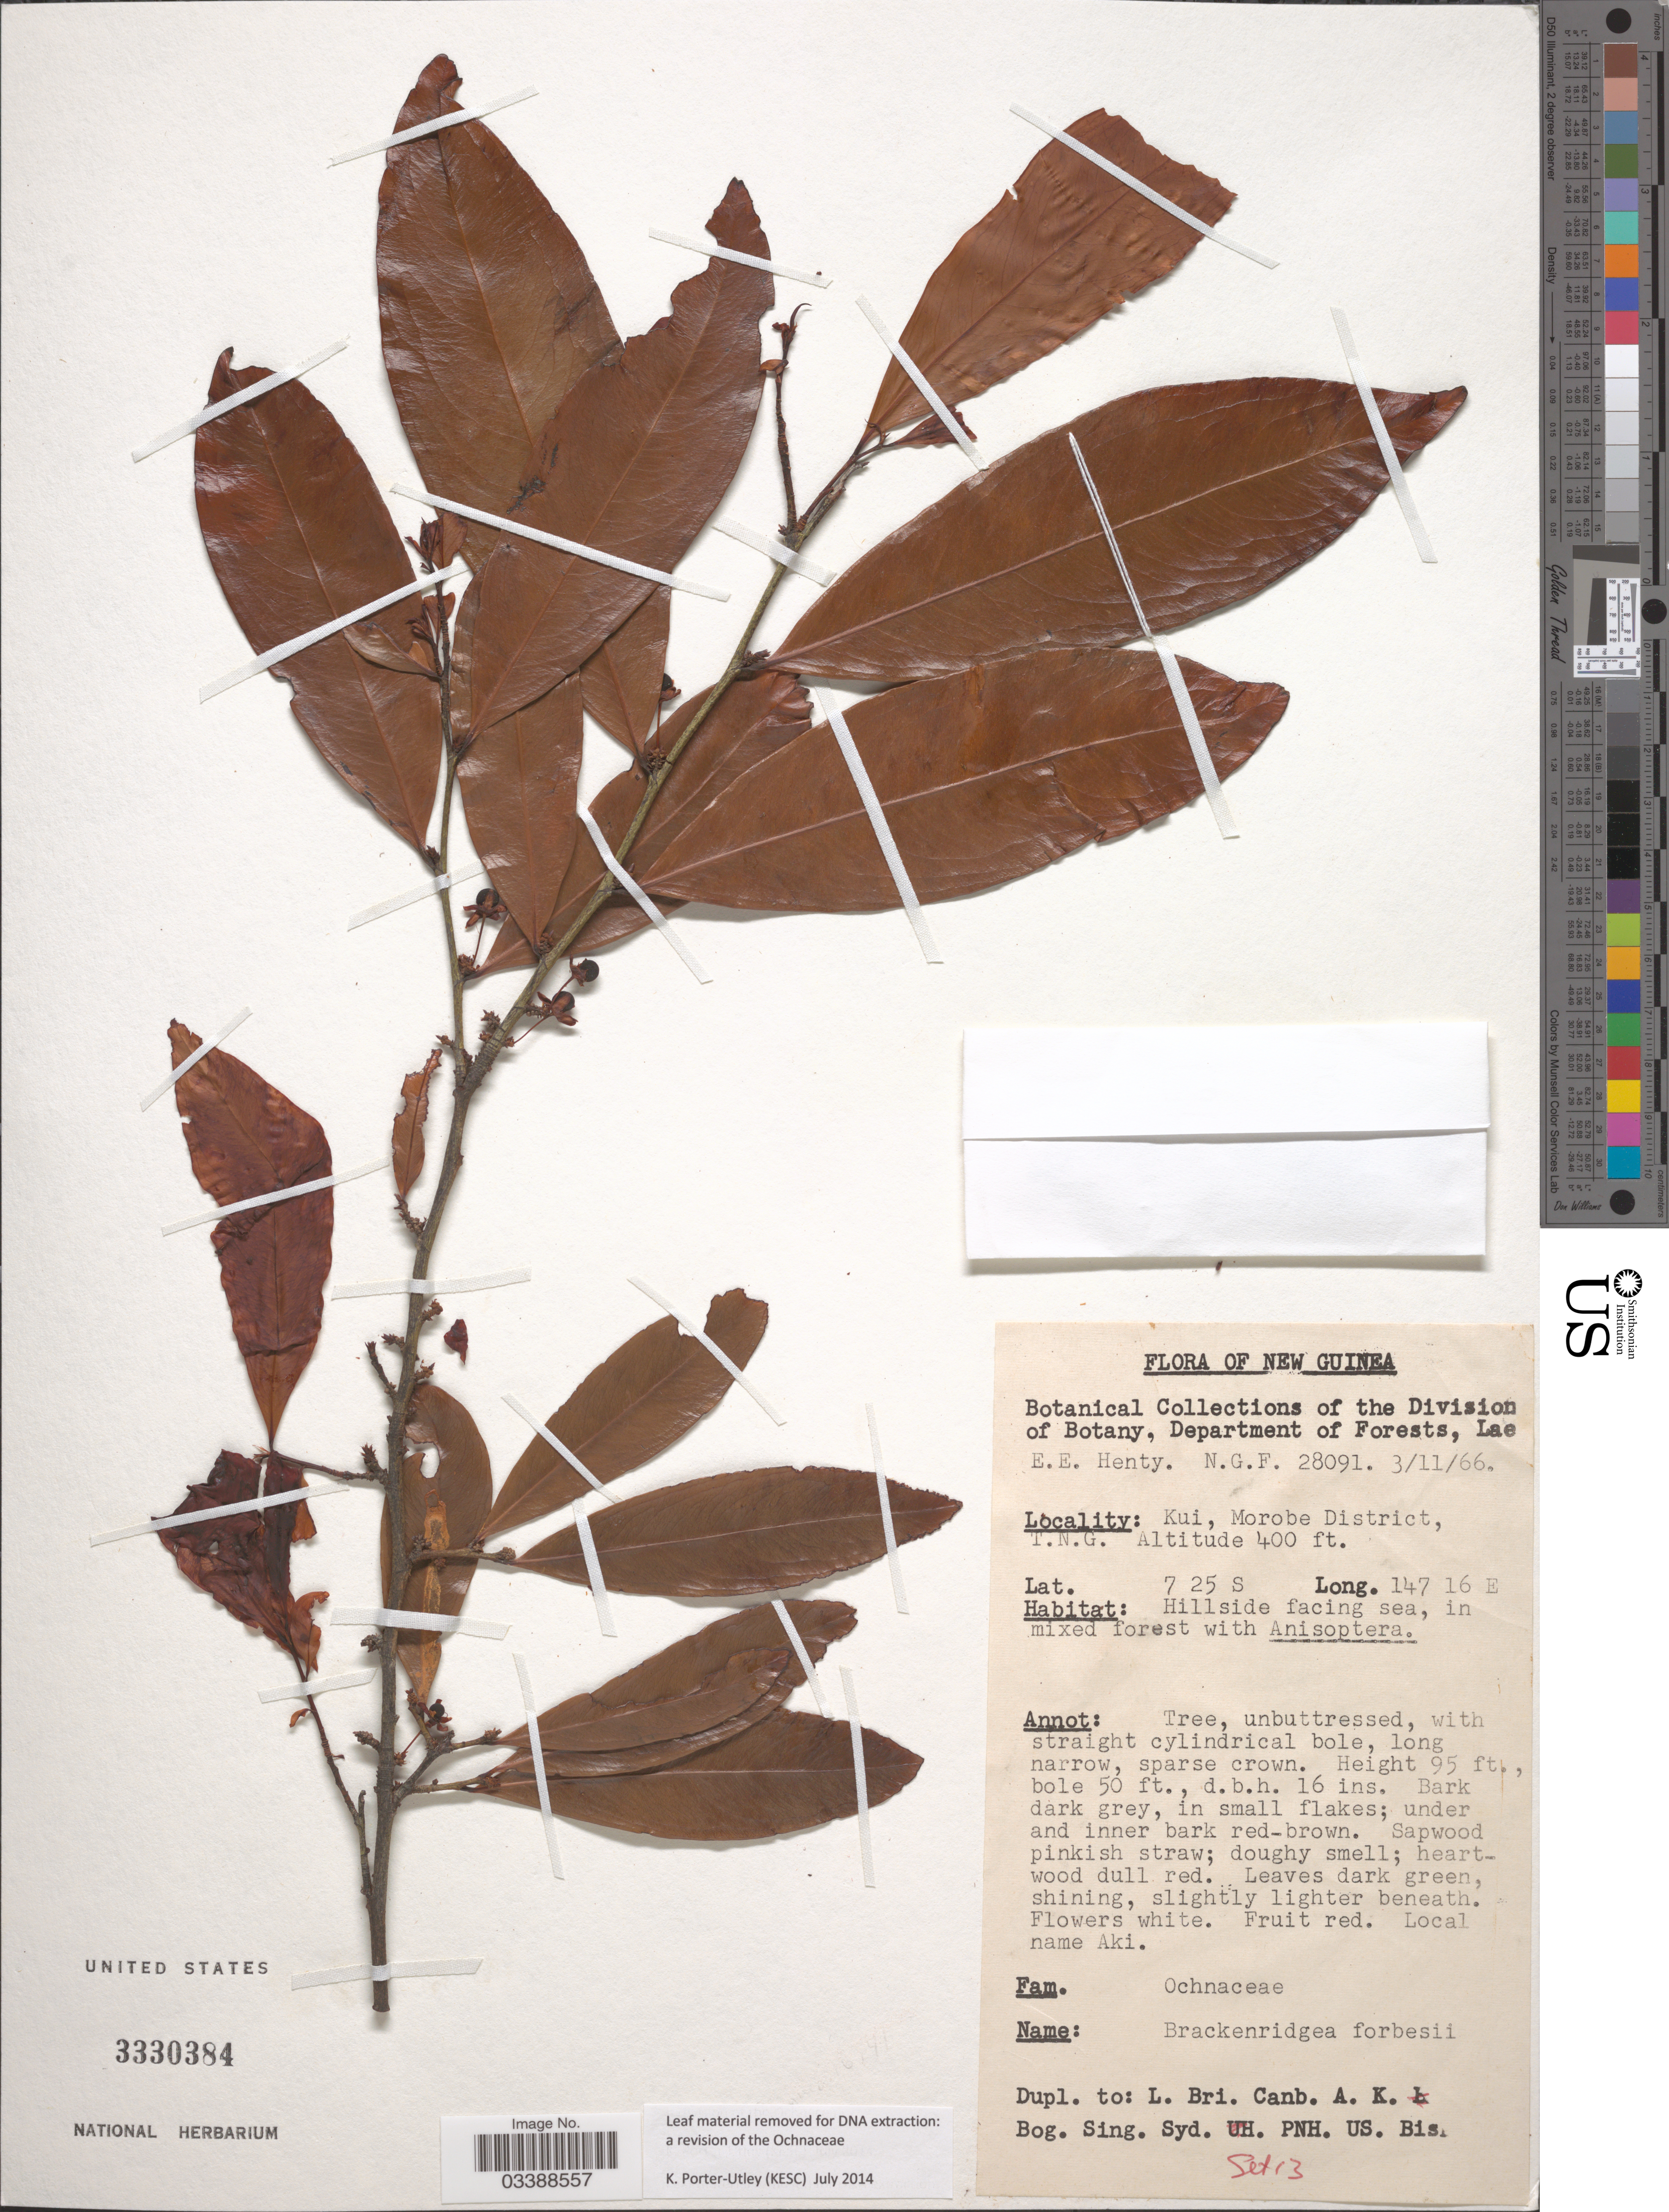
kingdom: Plantae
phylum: Tracheophyta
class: Magnoliopsida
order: Malpighiales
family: Ochnaceae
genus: Brackenridgea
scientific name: Brackenridgea forbesii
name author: Tiegh.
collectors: E. Henty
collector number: N.G.F. 28091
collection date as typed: Transcribed d/m/y: 3/11/66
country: Papua New Guinea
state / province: Morobe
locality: New Guinea. Kui, Morobe District.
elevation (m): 122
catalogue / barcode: US 3330384